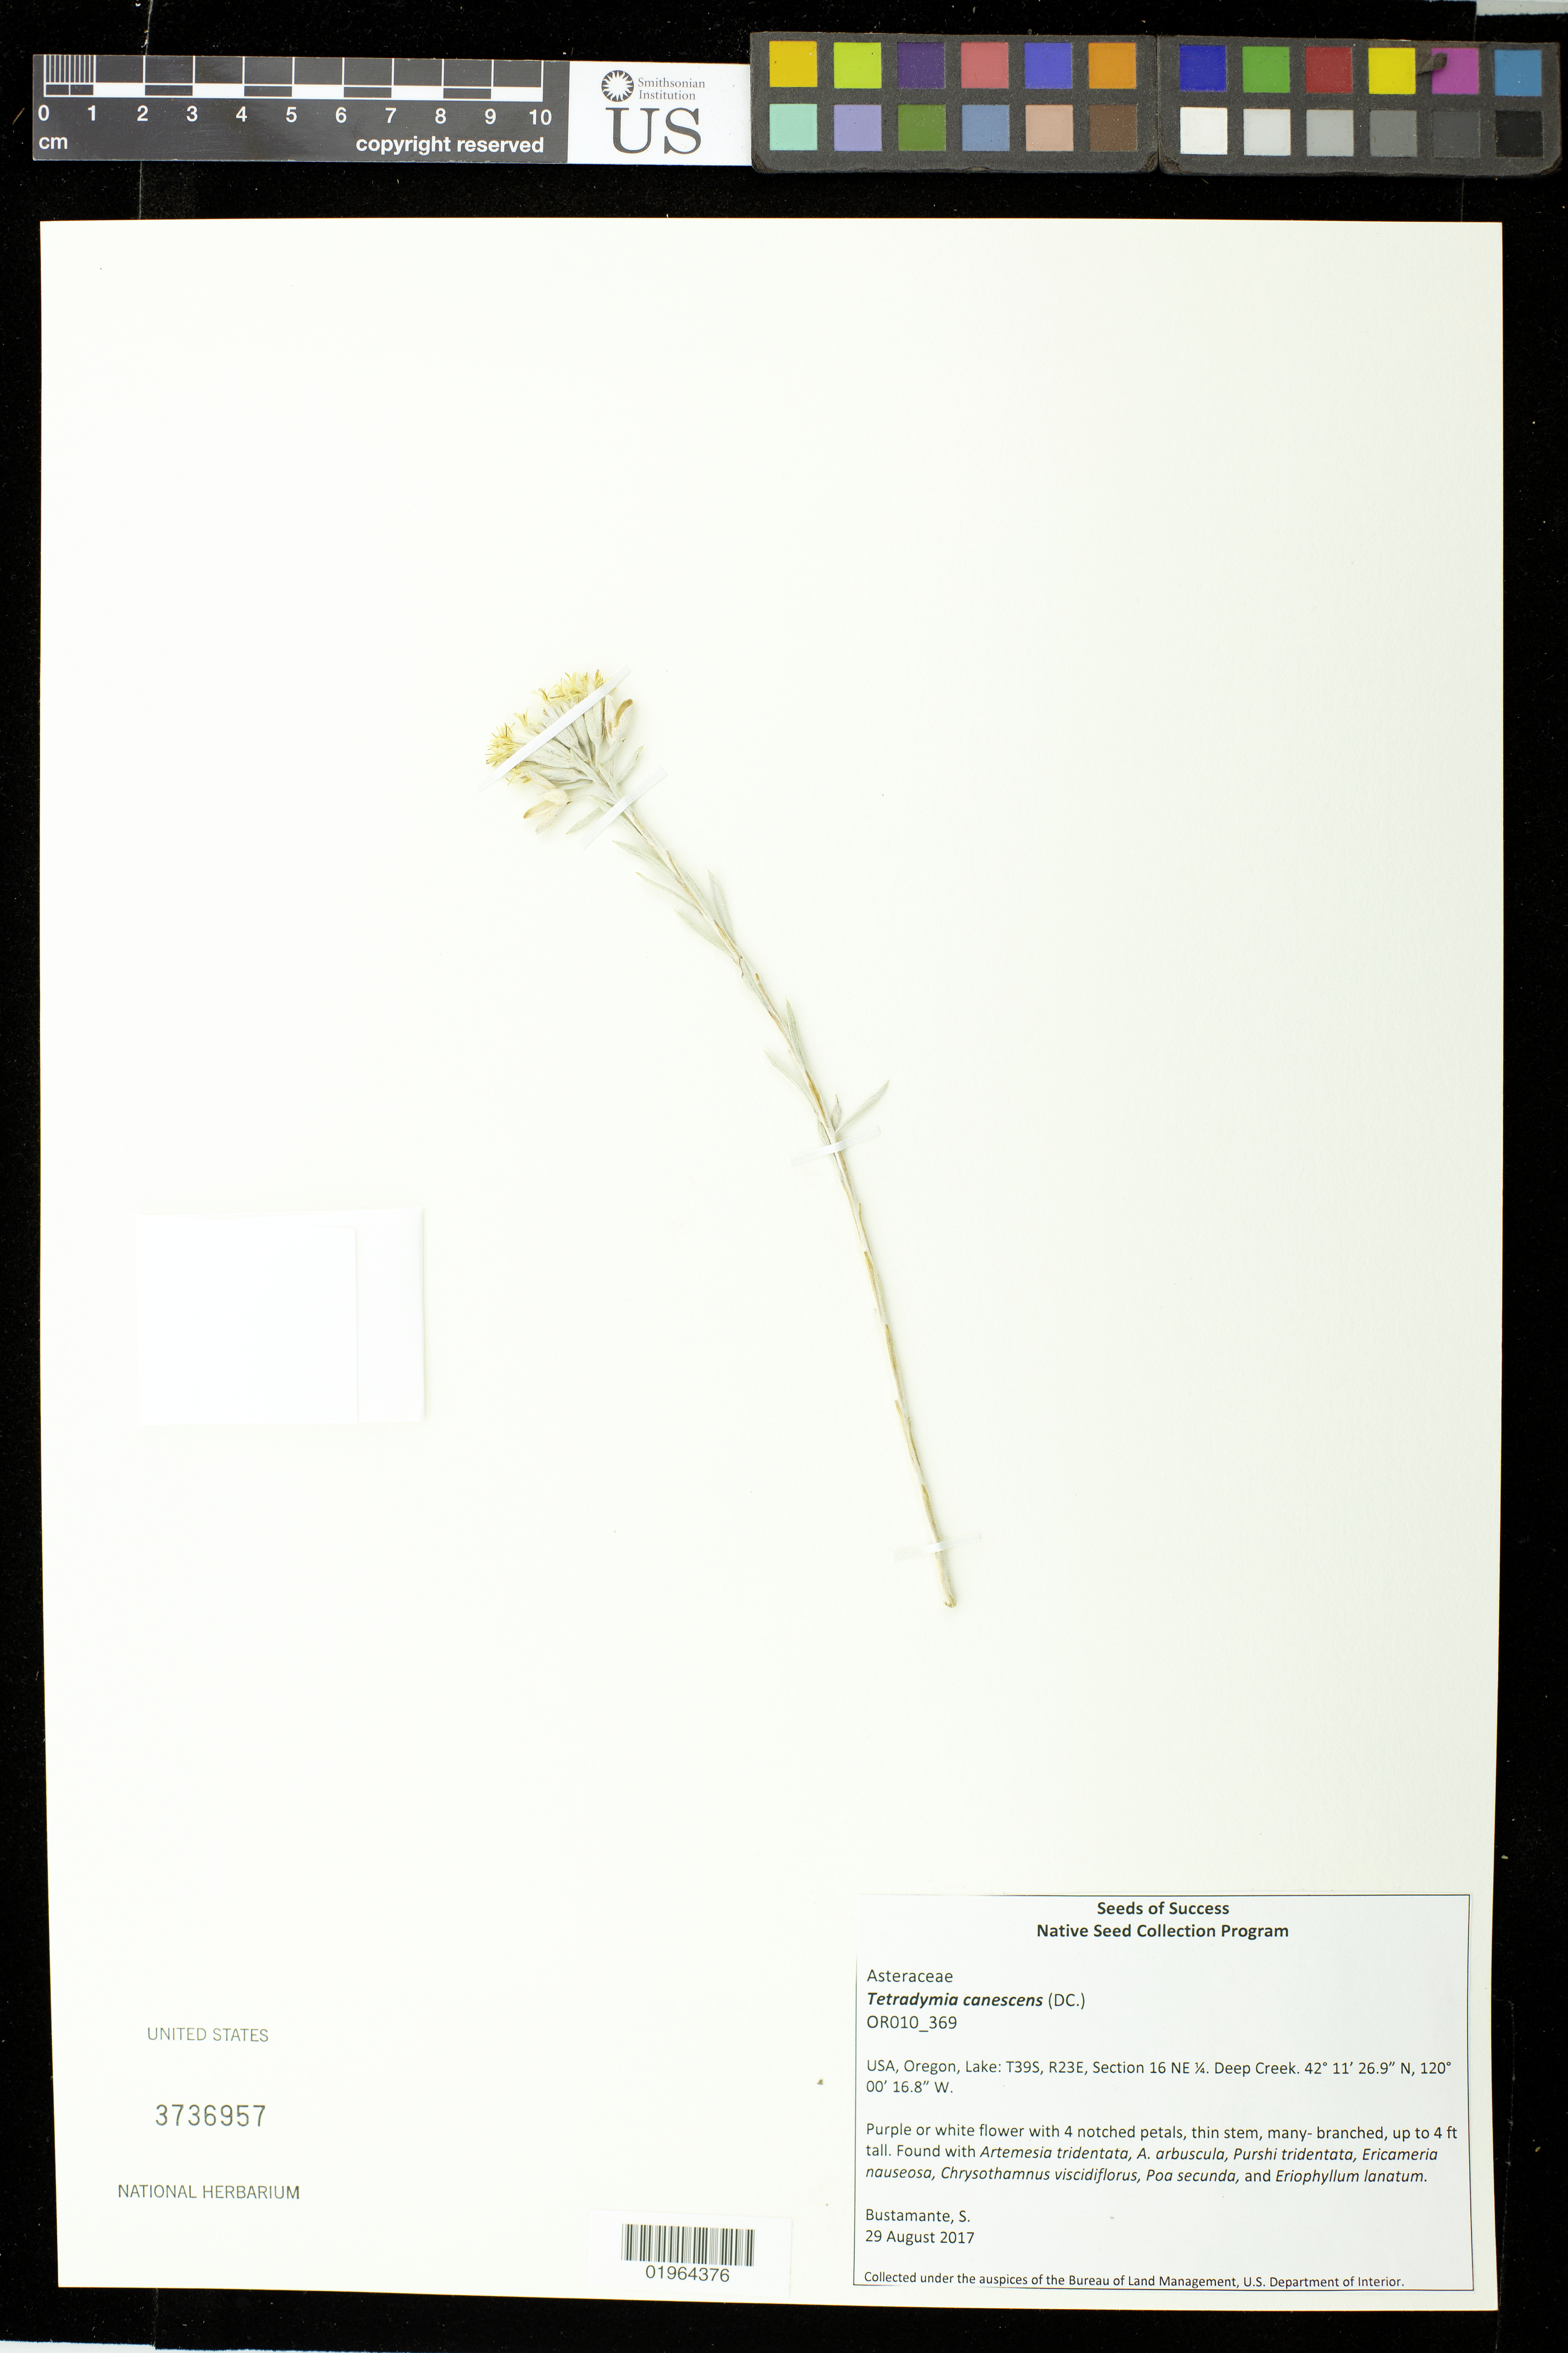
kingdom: Plantae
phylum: Tracheophyta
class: Magnoliopsida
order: Asterales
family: Asteraceae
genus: Tetradymia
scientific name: Tetradymia canescens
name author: DC.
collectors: S. Bustamante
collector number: OR010_369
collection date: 2017-08-29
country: United States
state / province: Oregon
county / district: Lake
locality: Deep Creeck, T39S, R23E, Section 16 NE 1/2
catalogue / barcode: US 3736957